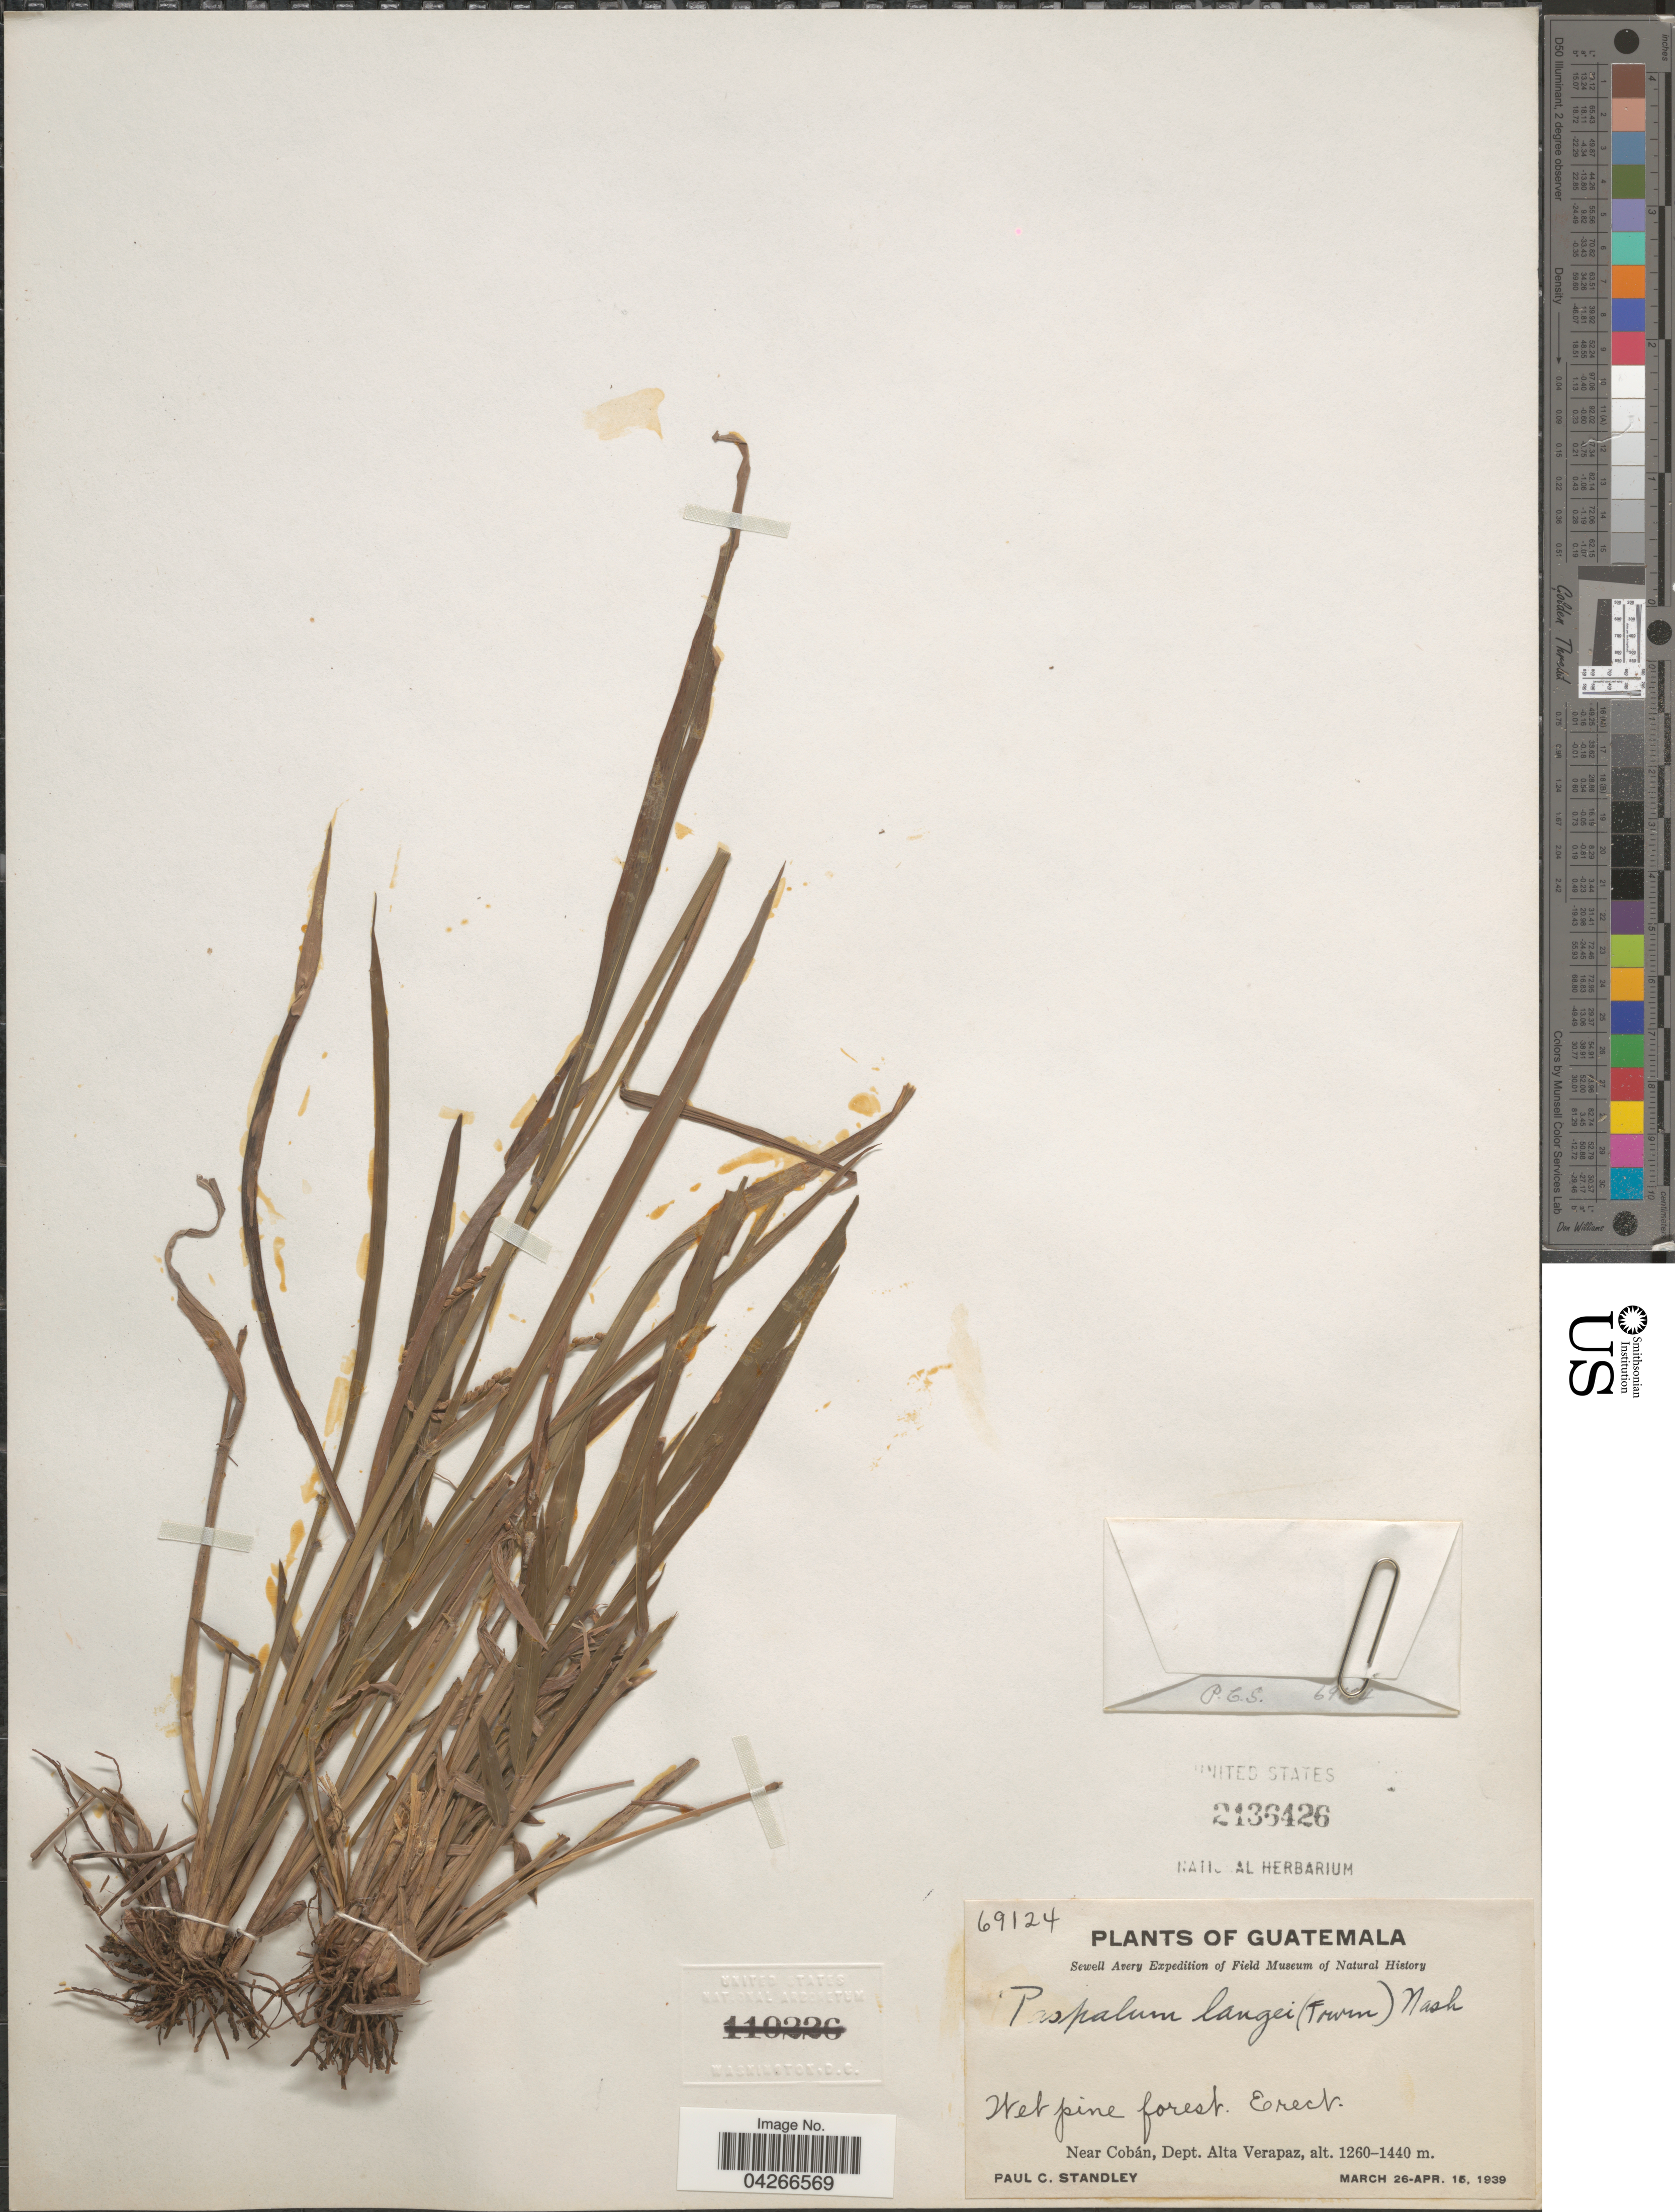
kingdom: Plantae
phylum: Tracheophyta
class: Liliopsida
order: Poales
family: Poaceae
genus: Paspalum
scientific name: Paspalum langei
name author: (E. Fourn.) Nash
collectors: P. C. Standley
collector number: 69124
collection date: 1939-03-26/1939-04-15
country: Guatemala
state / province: Alta Verapaz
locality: Sewell Avery Expedition. Near Cobán, Dept. Alta Verapaz.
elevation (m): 1260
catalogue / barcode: US 2136426